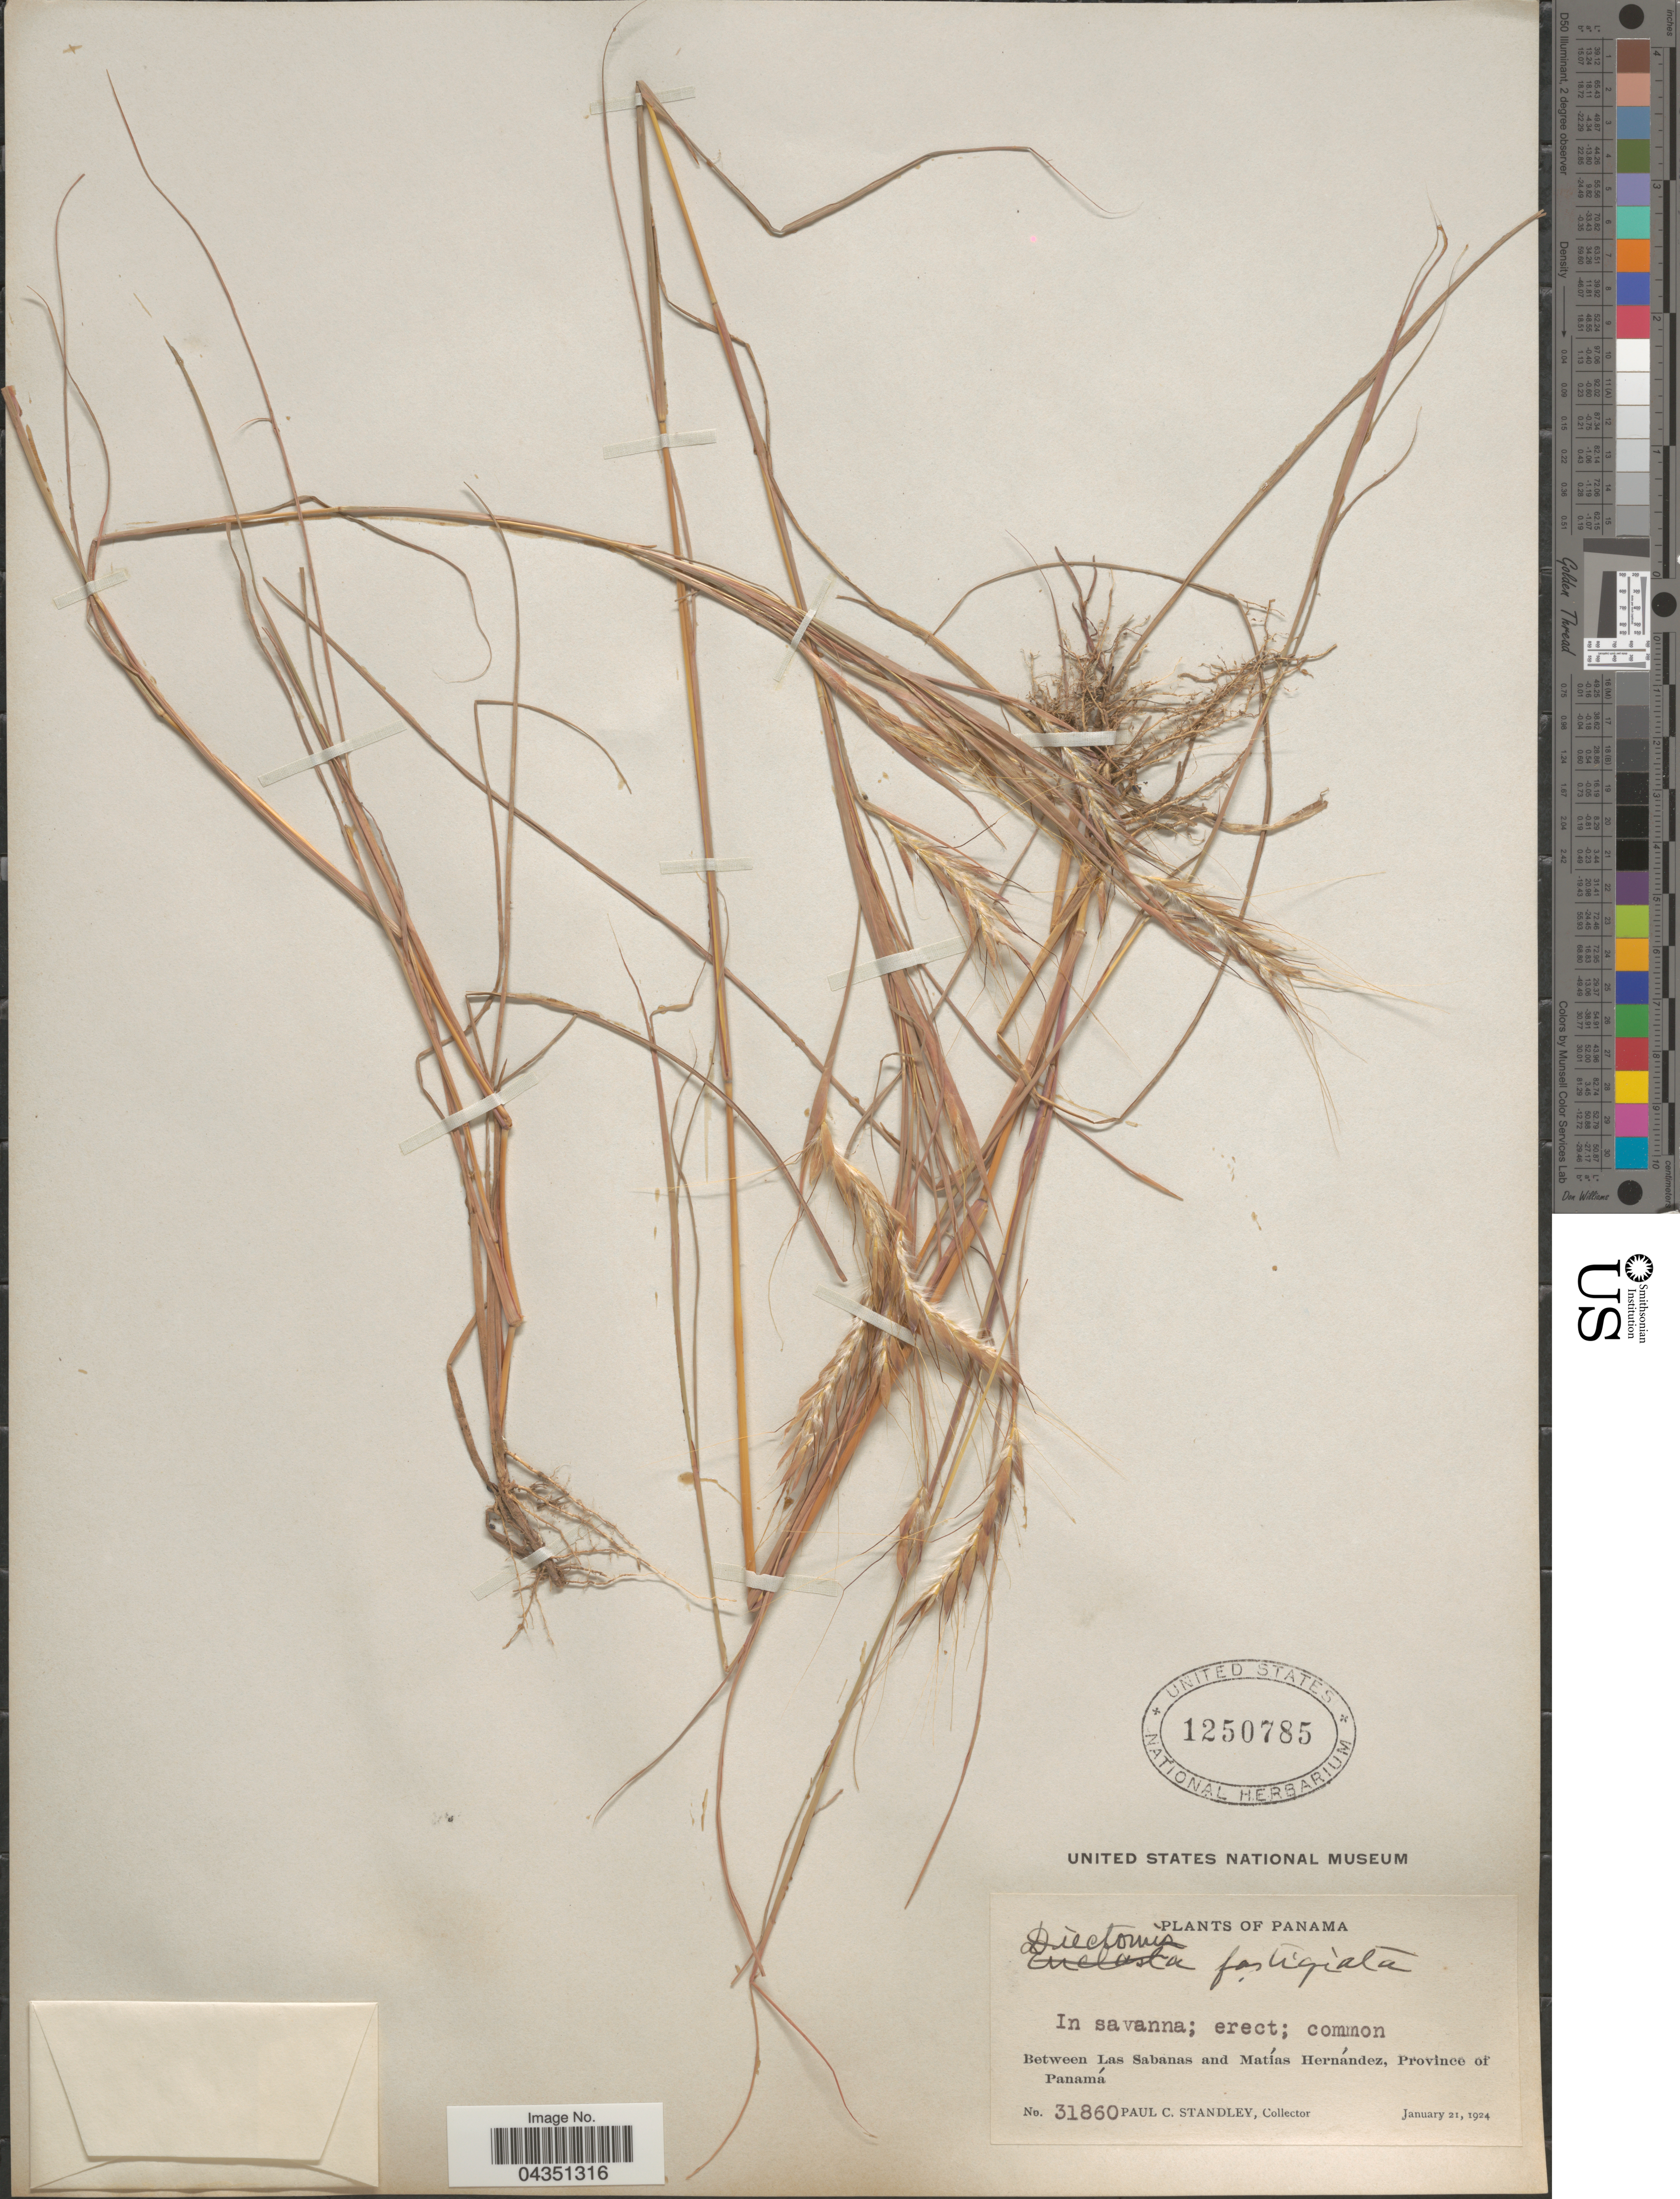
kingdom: Plantae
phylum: Tracheophyta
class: Liliopsida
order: Poales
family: Poaceae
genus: Diectomis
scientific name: Diectomis fastigiata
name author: (Sw.) P. Beauv.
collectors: P. C. Standley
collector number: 31860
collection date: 1924-01-21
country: Panama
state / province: Panamá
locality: Between Las Sabanas and Matías Hernández.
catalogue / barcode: US 1250785